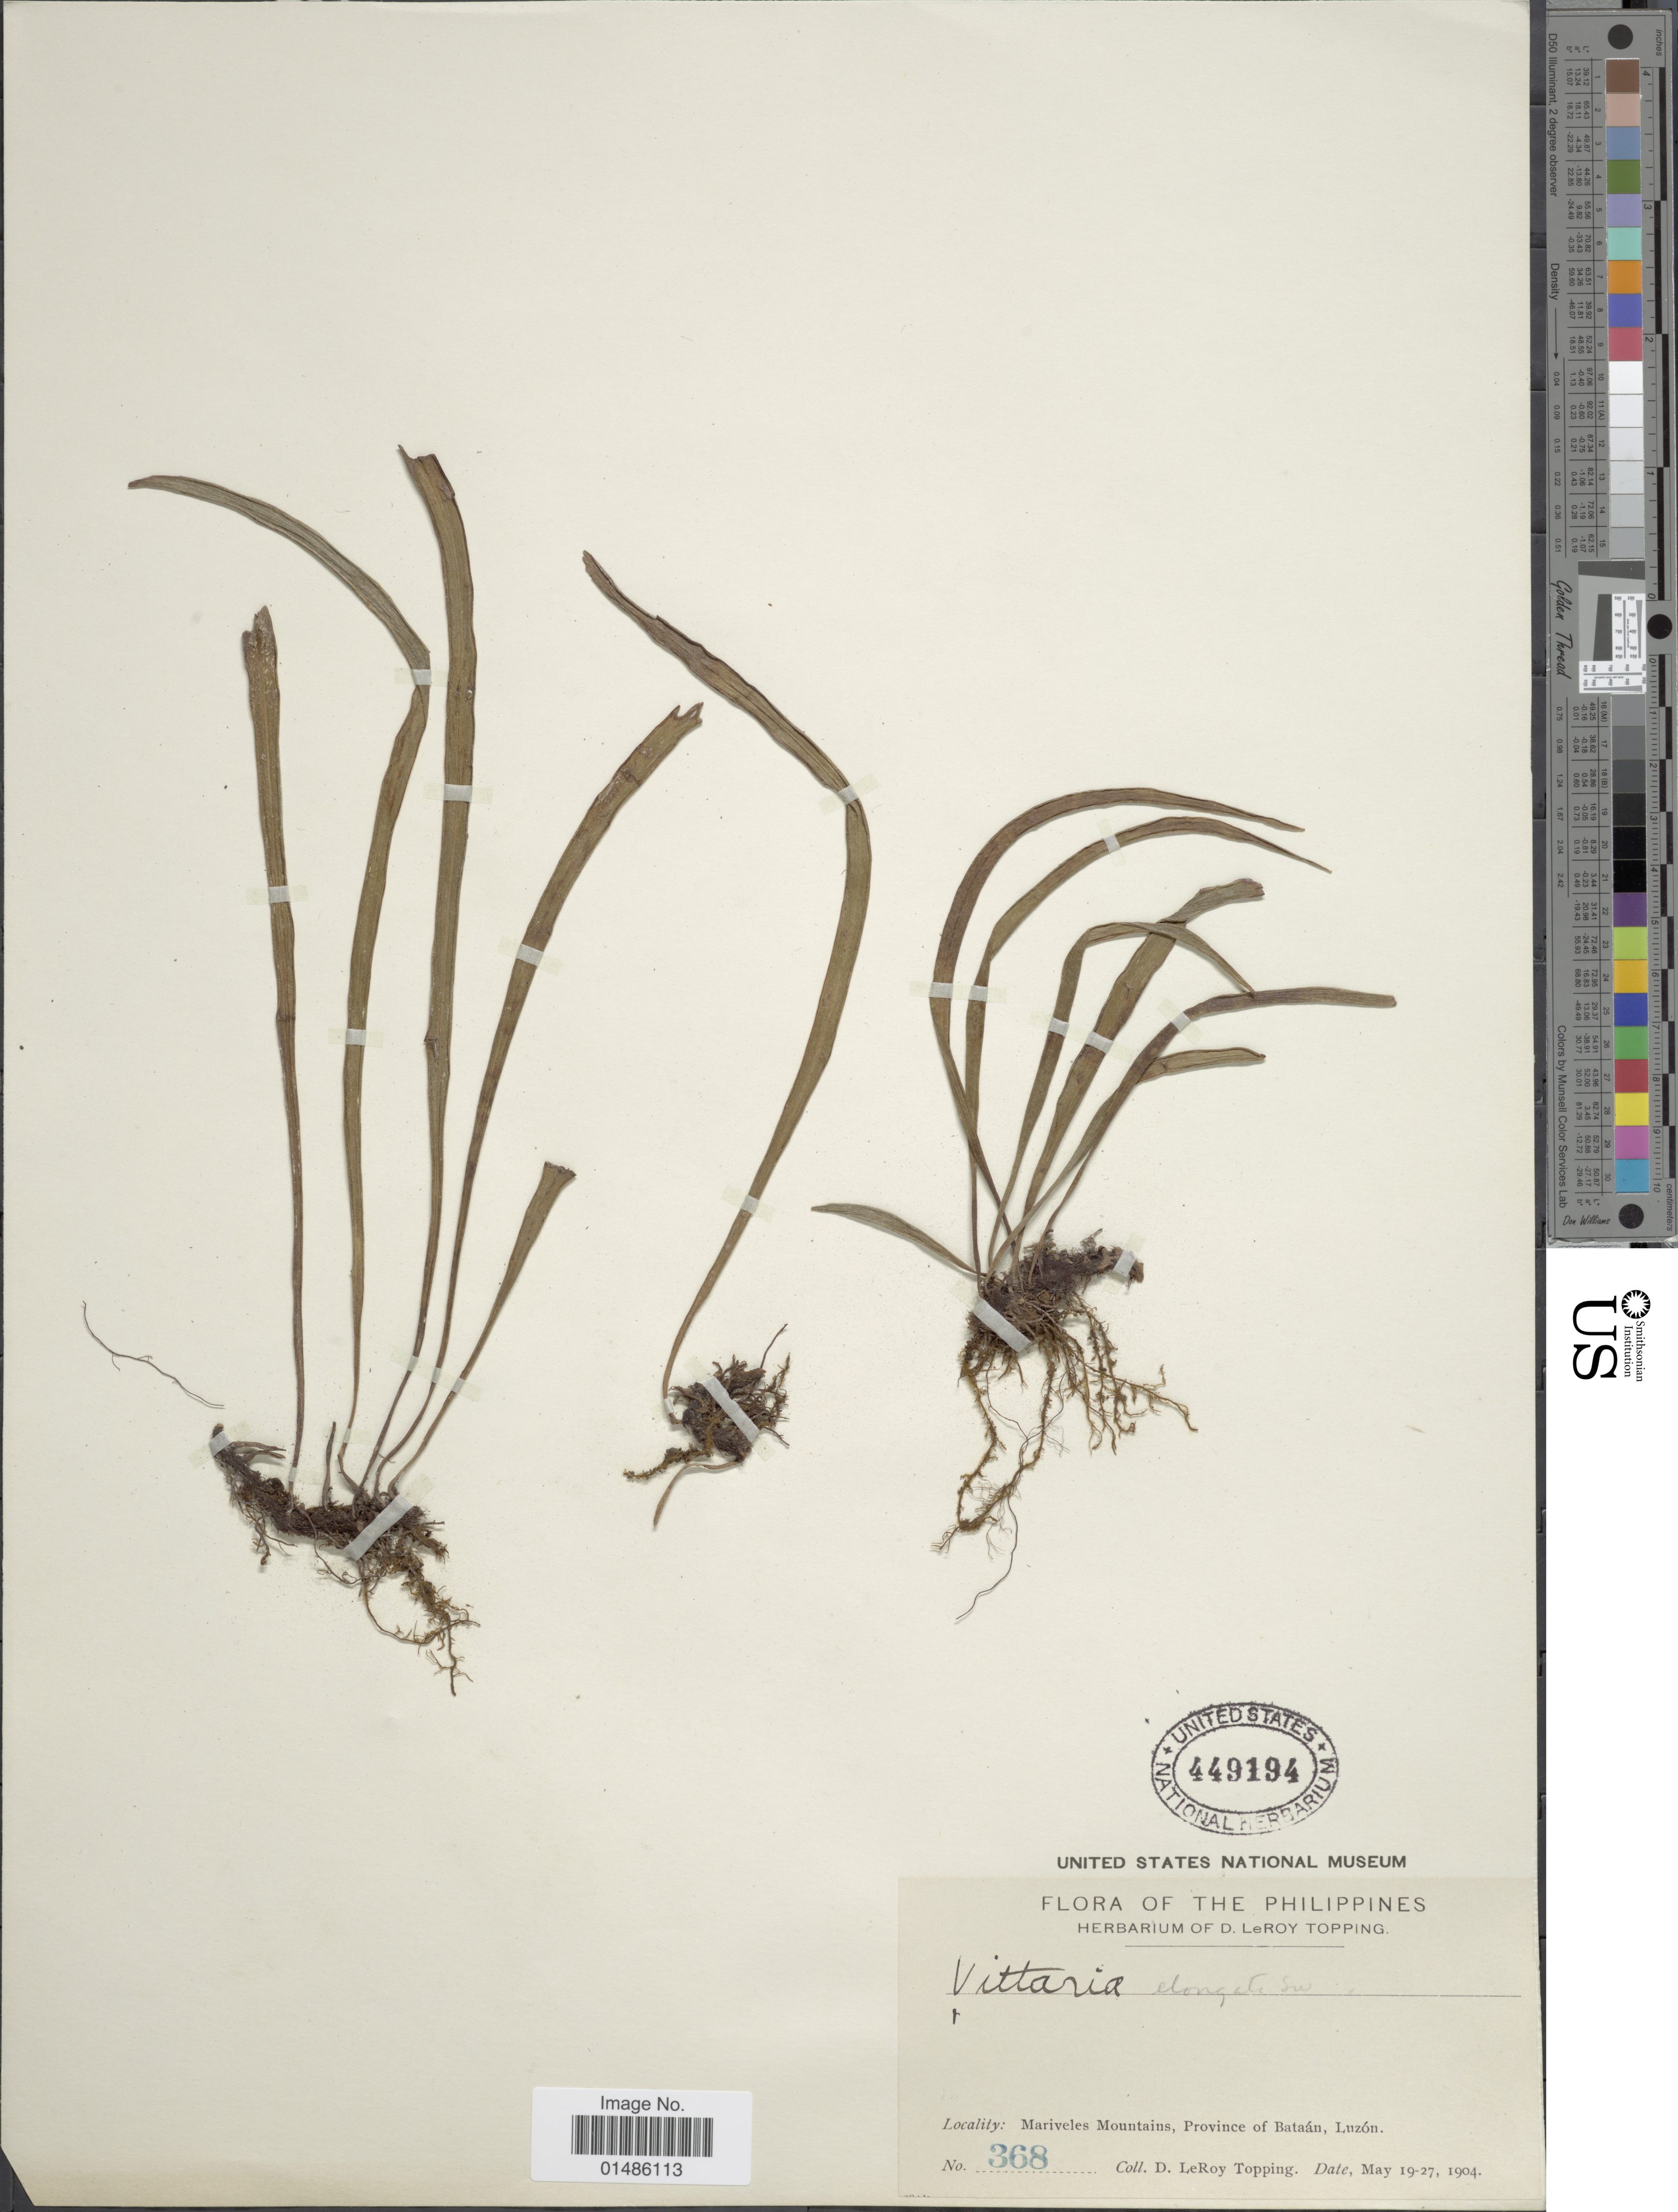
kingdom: Plantae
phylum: Tracheophyta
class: Polypodiopsida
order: Polypodiales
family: Pteridaceae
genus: Haplopteris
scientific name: Haplopteris elongata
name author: (Sw.) Crane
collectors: D. L. Topping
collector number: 368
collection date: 1904-05-19/1904-05-27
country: Philippines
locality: Mariveles Mountains, Province of Bataán, Luzón.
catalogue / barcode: US 449194